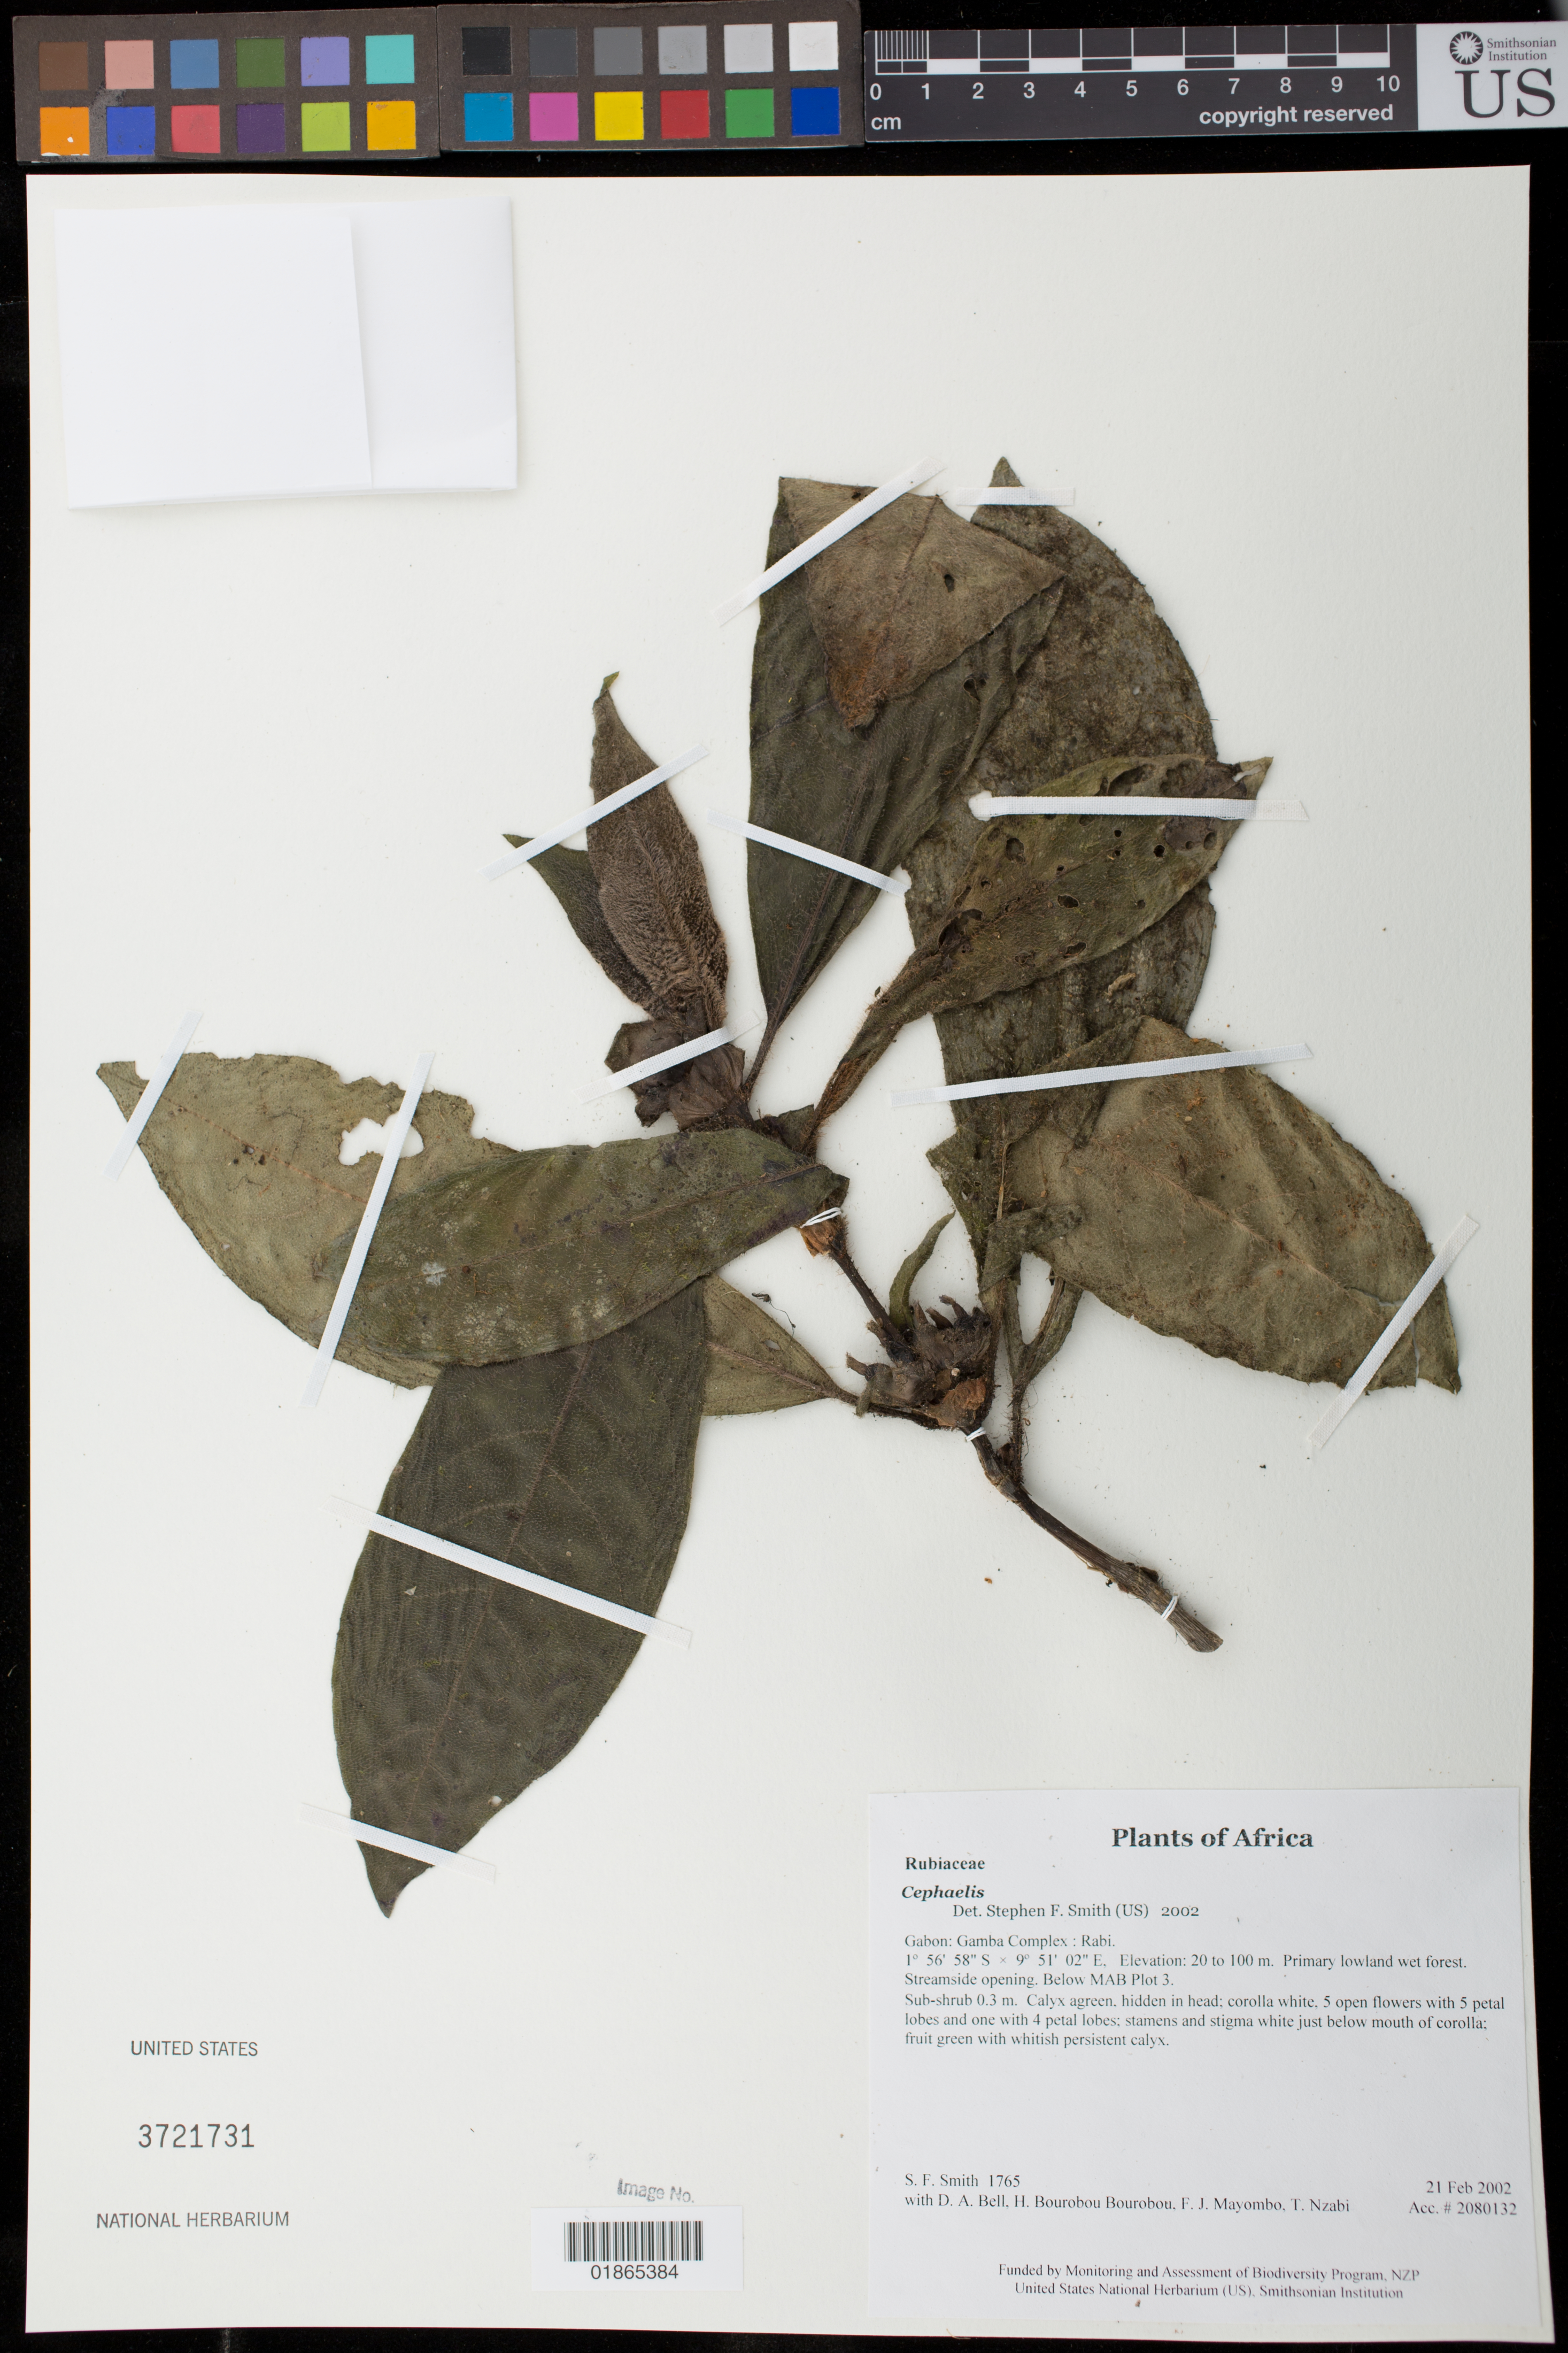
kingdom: Plantae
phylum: Tracheophyta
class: Magnoliopsida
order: Gentianales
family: Rubiaceae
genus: Cephaelis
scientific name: Cephaelis sp.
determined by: Smith, Stephen F., (US), NMNH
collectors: S.F. Smith, D. A. Bell, H. Bourobou Bourobou & F. J. Mayombo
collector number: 1765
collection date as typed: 21 Feb 2002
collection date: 2002-02-21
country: Gabon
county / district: Gamba Complex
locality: Rabi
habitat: Primary lowland wet forest. Streamside opening. Below MAB Plot 3.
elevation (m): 20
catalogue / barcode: US 3721731